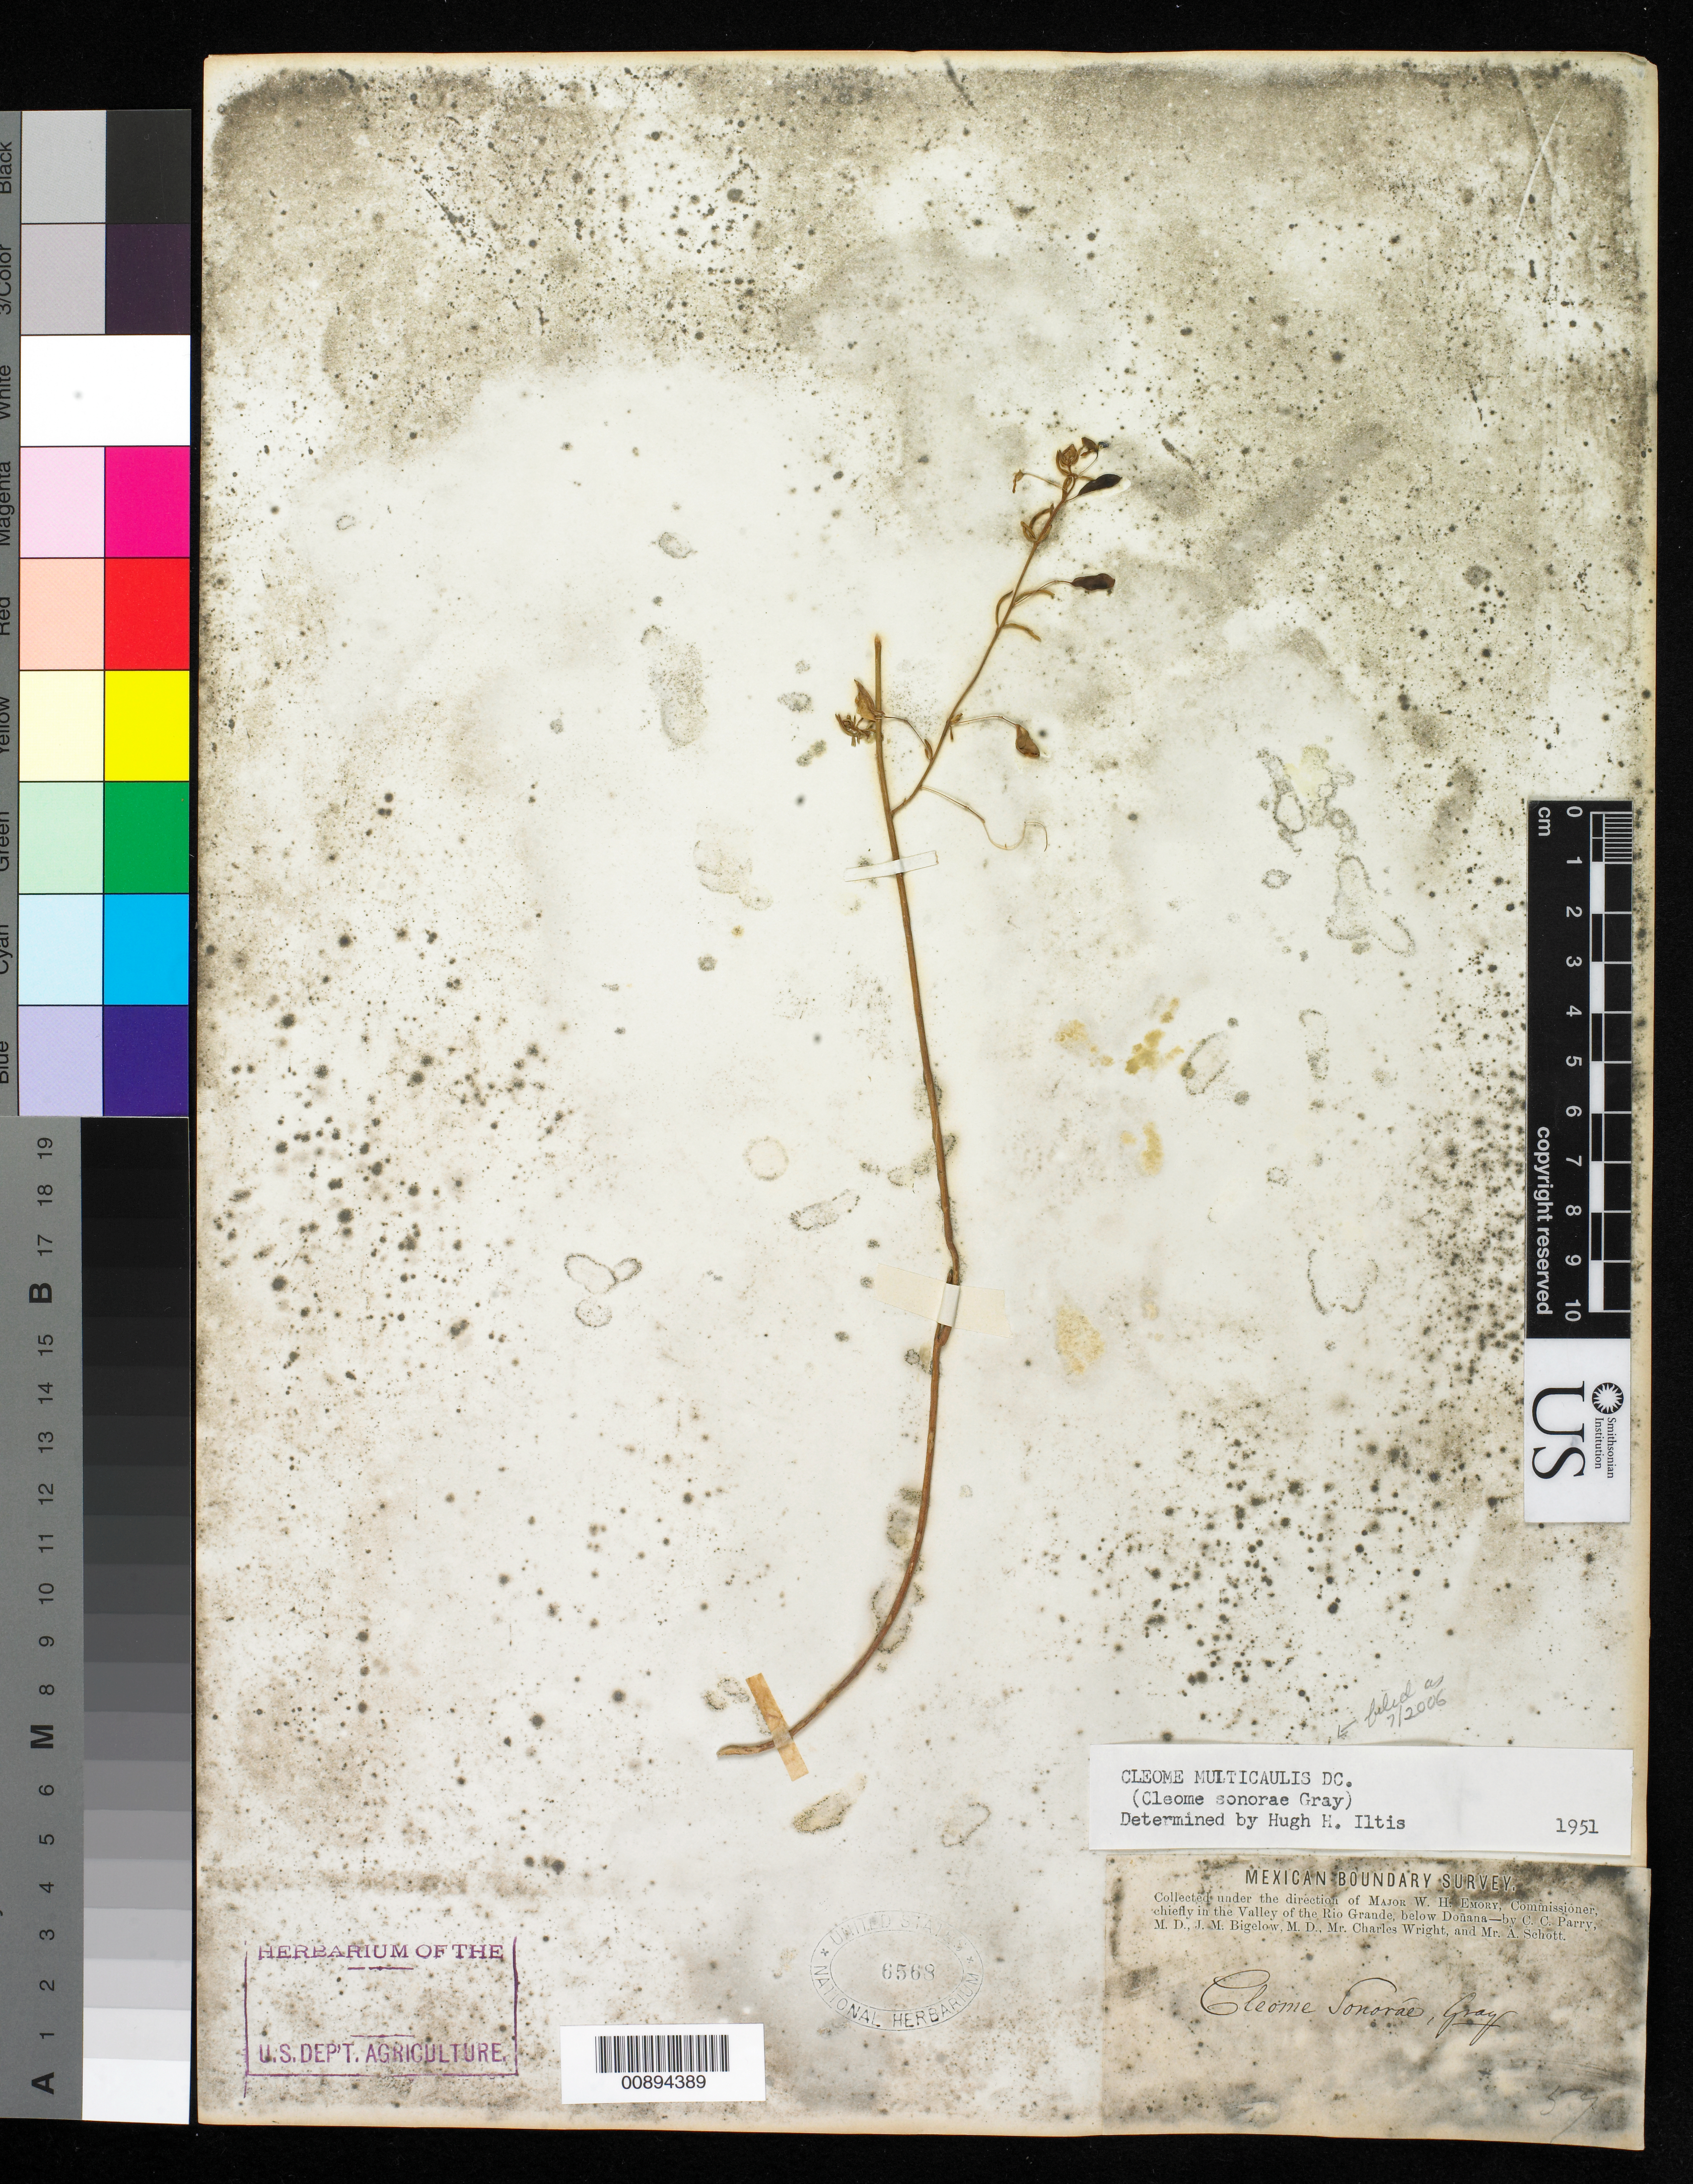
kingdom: Plantae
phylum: Tracheophyta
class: Magnoliopsida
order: Brassicales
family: Cleomaceae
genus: Cleomella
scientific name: Cleomella multicaulis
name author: (DC.) Roalson & J.C. Hall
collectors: C. C. Parry, J. M. Bigelow, C. Wright & A. C. V. Schott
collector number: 57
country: United States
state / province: New Mexico / Texas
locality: Valley of the Rio Grande, below Doñana.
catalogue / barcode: US 6568